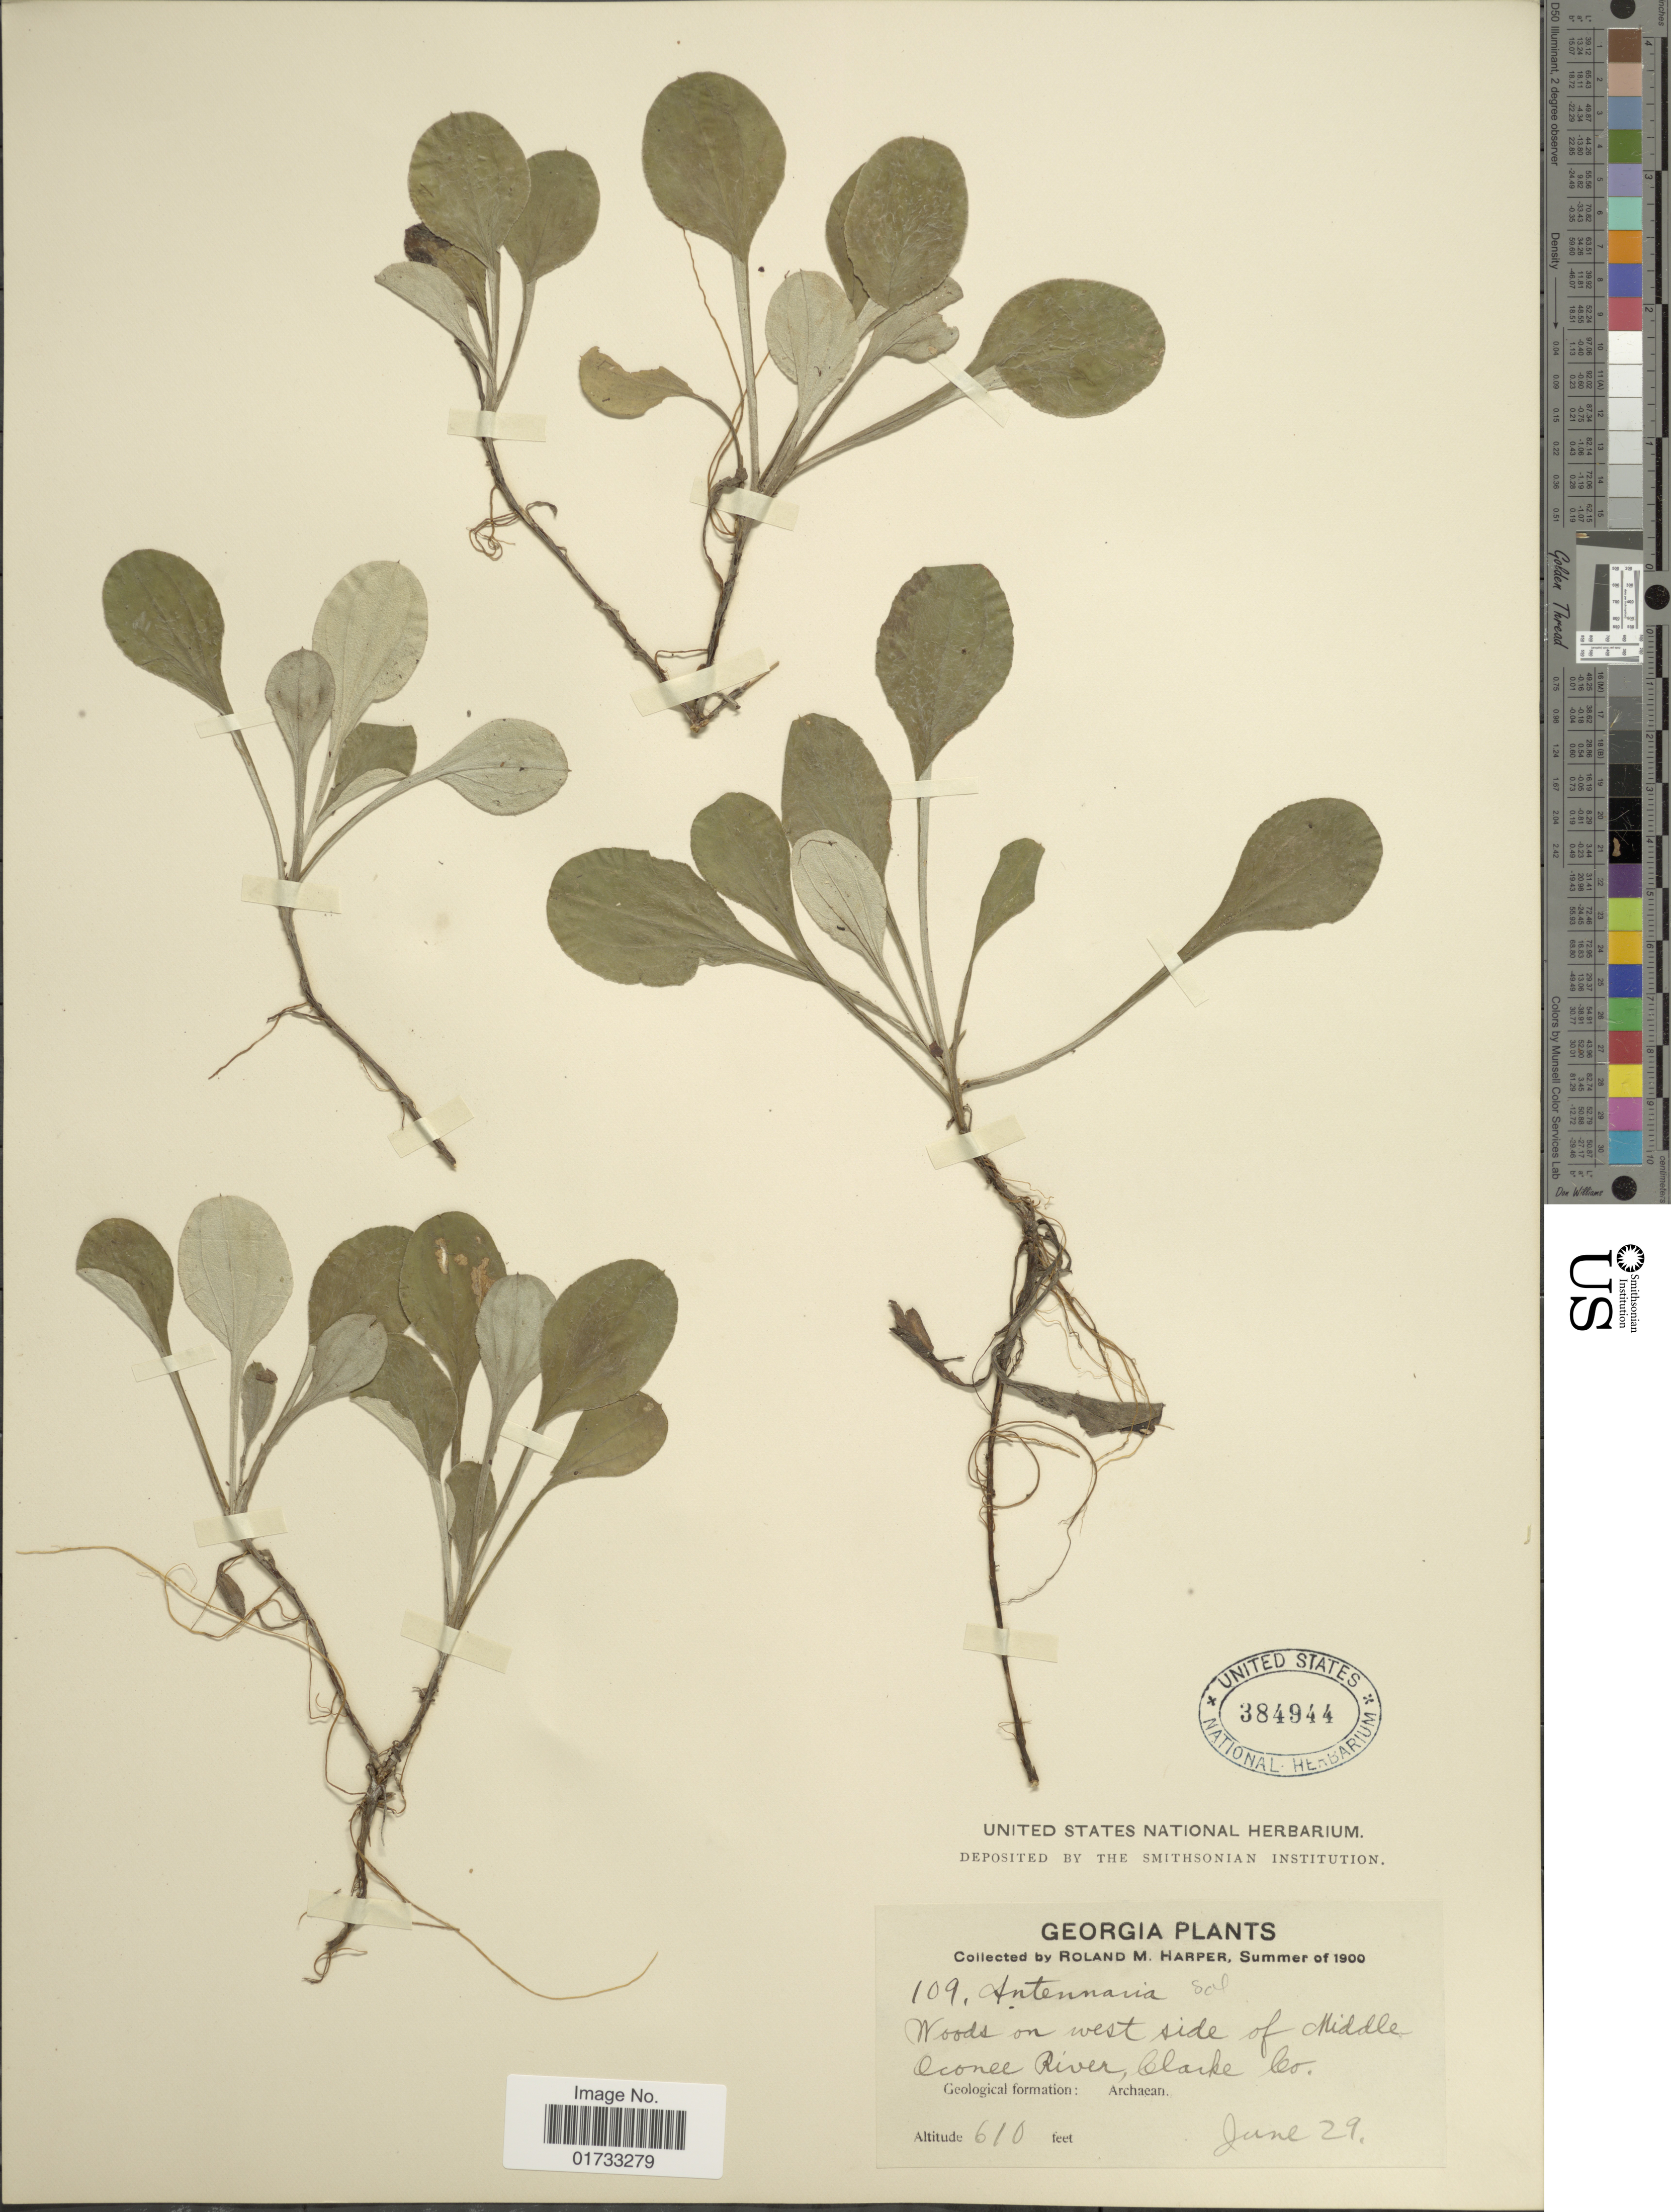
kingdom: Plantae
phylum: Tracheophyta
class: Magnoliopsida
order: Asterales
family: Asteraceae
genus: Antennaria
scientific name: Antennaria solitaria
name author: Rydb.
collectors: R. M. Harper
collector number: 109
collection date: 1900-06-29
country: United States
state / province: Georgia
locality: Woods on west side of Middle Oconee River, Clarke Co., Archaean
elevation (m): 186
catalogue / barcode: US 384944